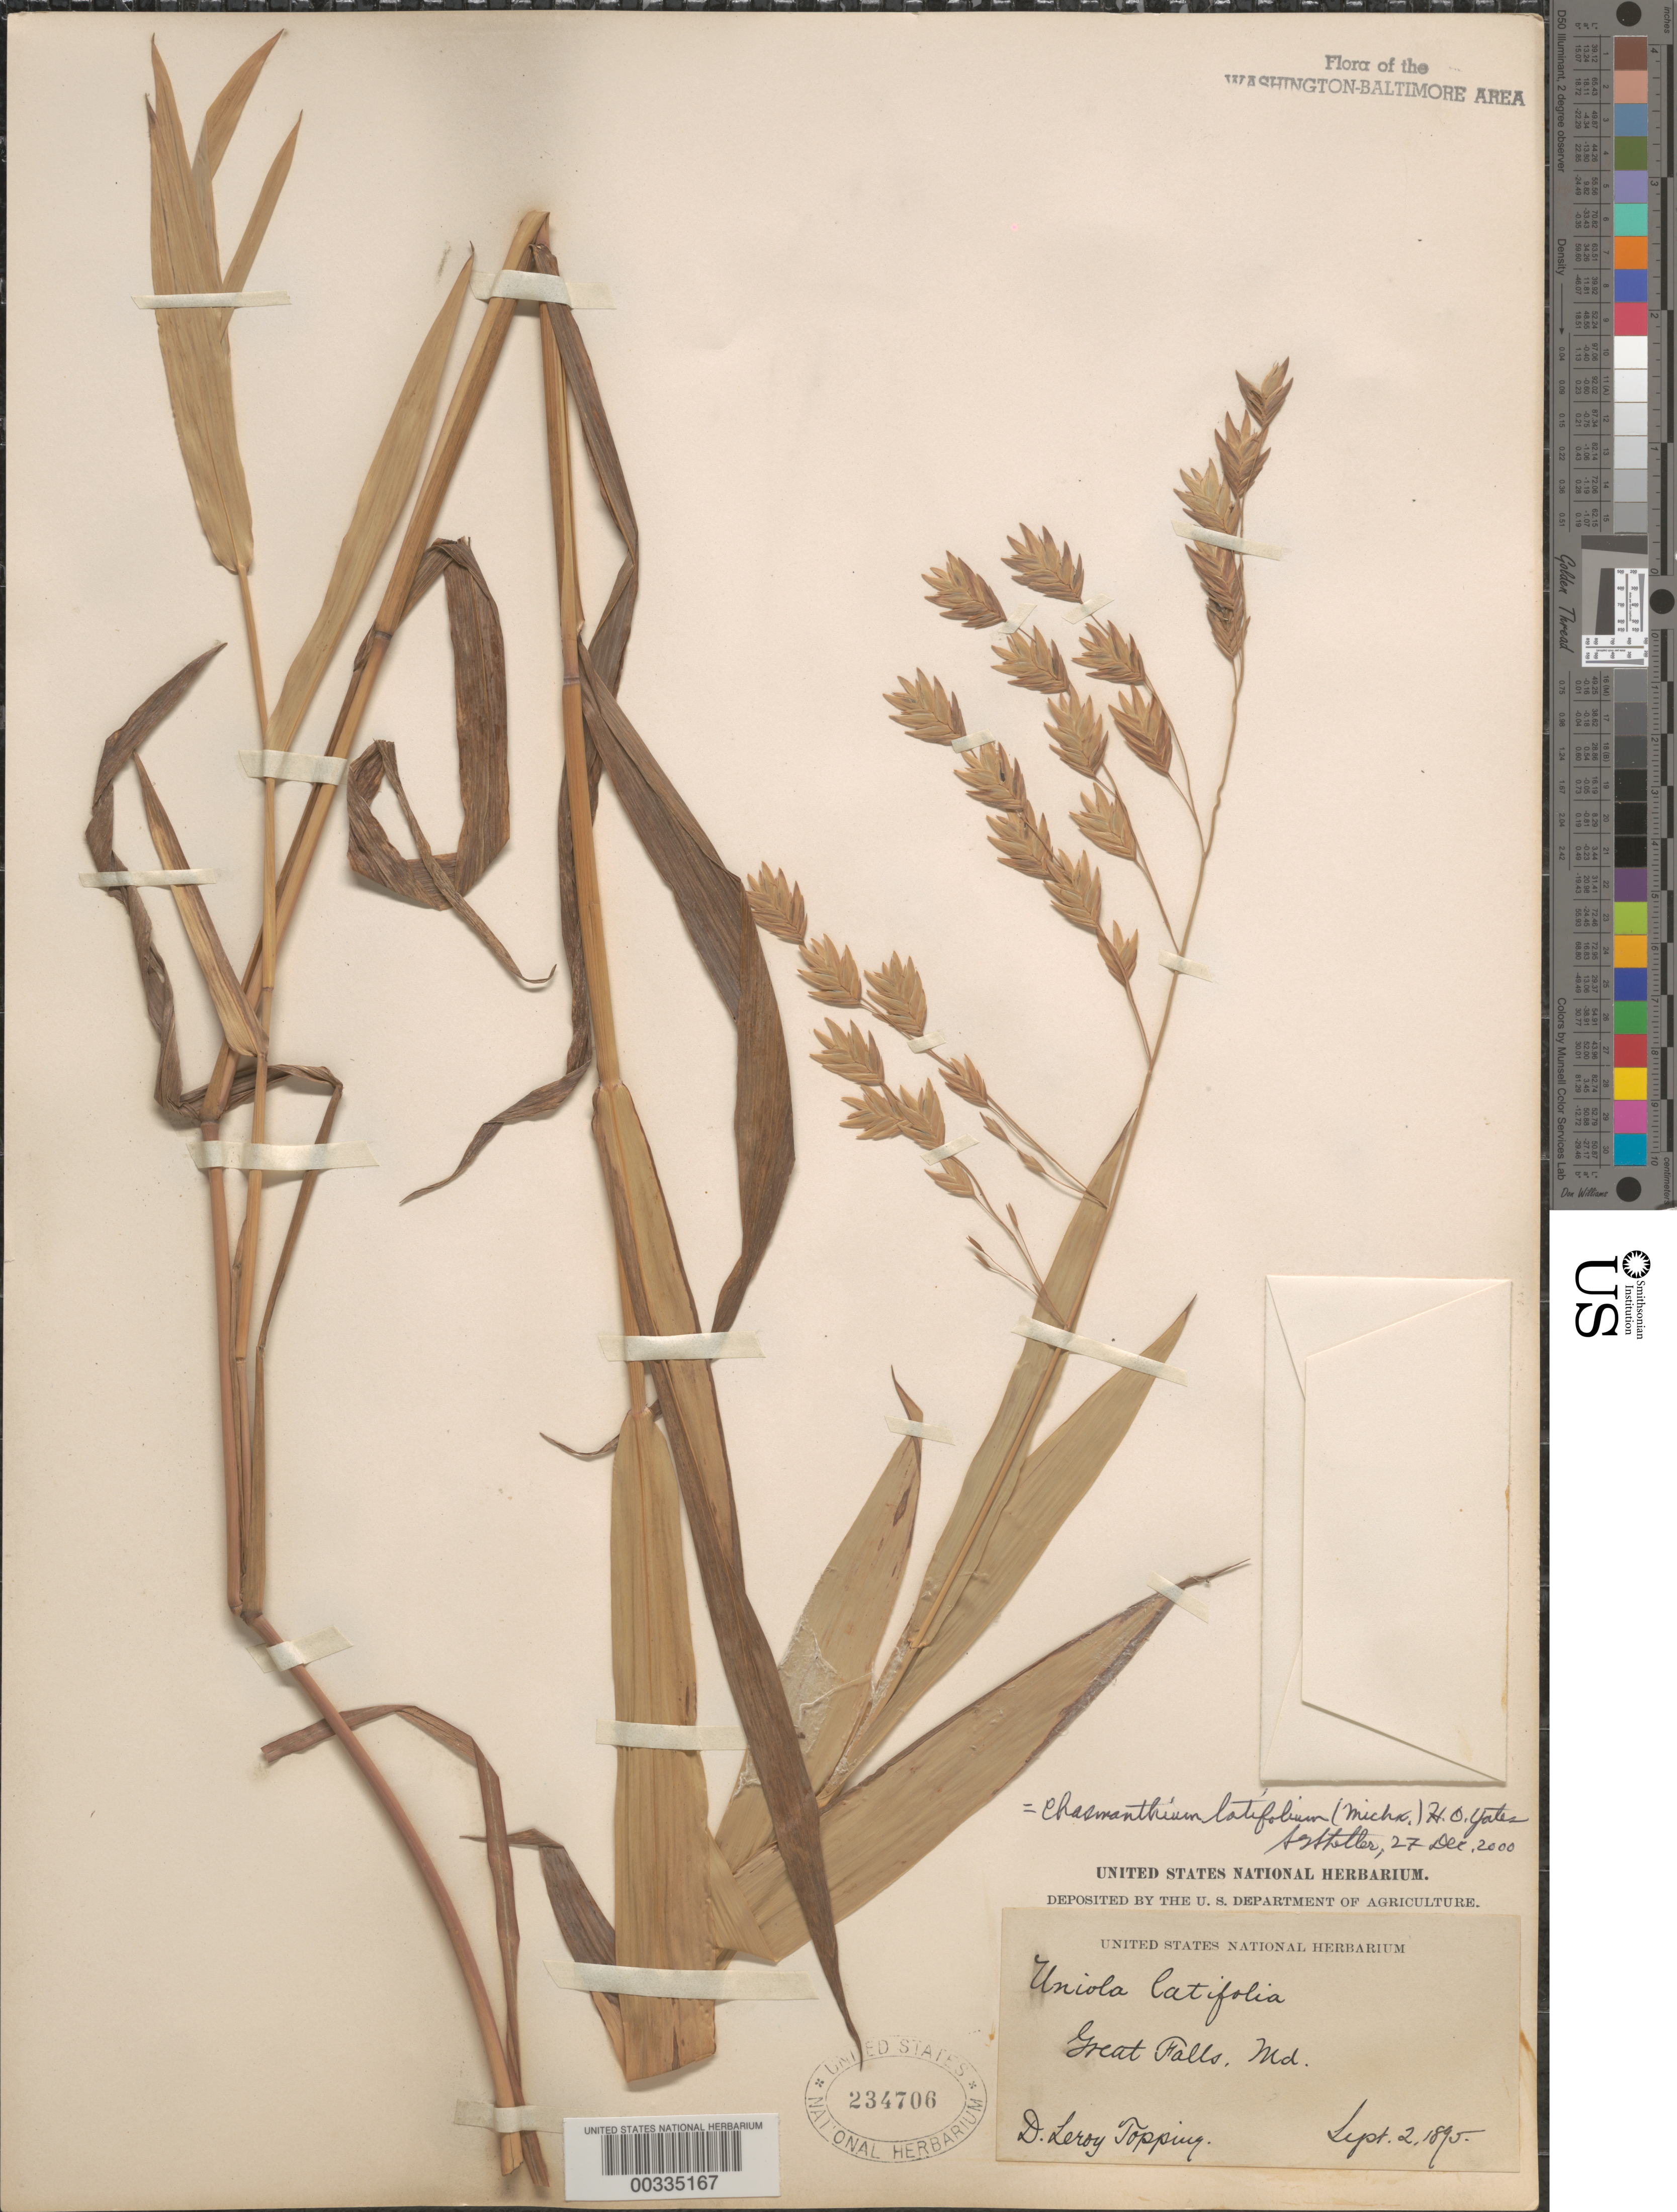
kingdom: Plantae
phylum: Tracheophyta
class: Liliopsida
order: Poales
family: Poaceae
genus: Chasmanthium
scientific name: Chasmanthium latifolium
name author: (Michx.) H.O. Yates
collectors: D. L. Topping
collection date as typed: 02 Sep 1895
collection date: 1895-09-02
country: United States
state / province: Maryland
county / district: Montgomery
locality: Great Falls C. & O. Canal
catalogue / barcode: US 234706